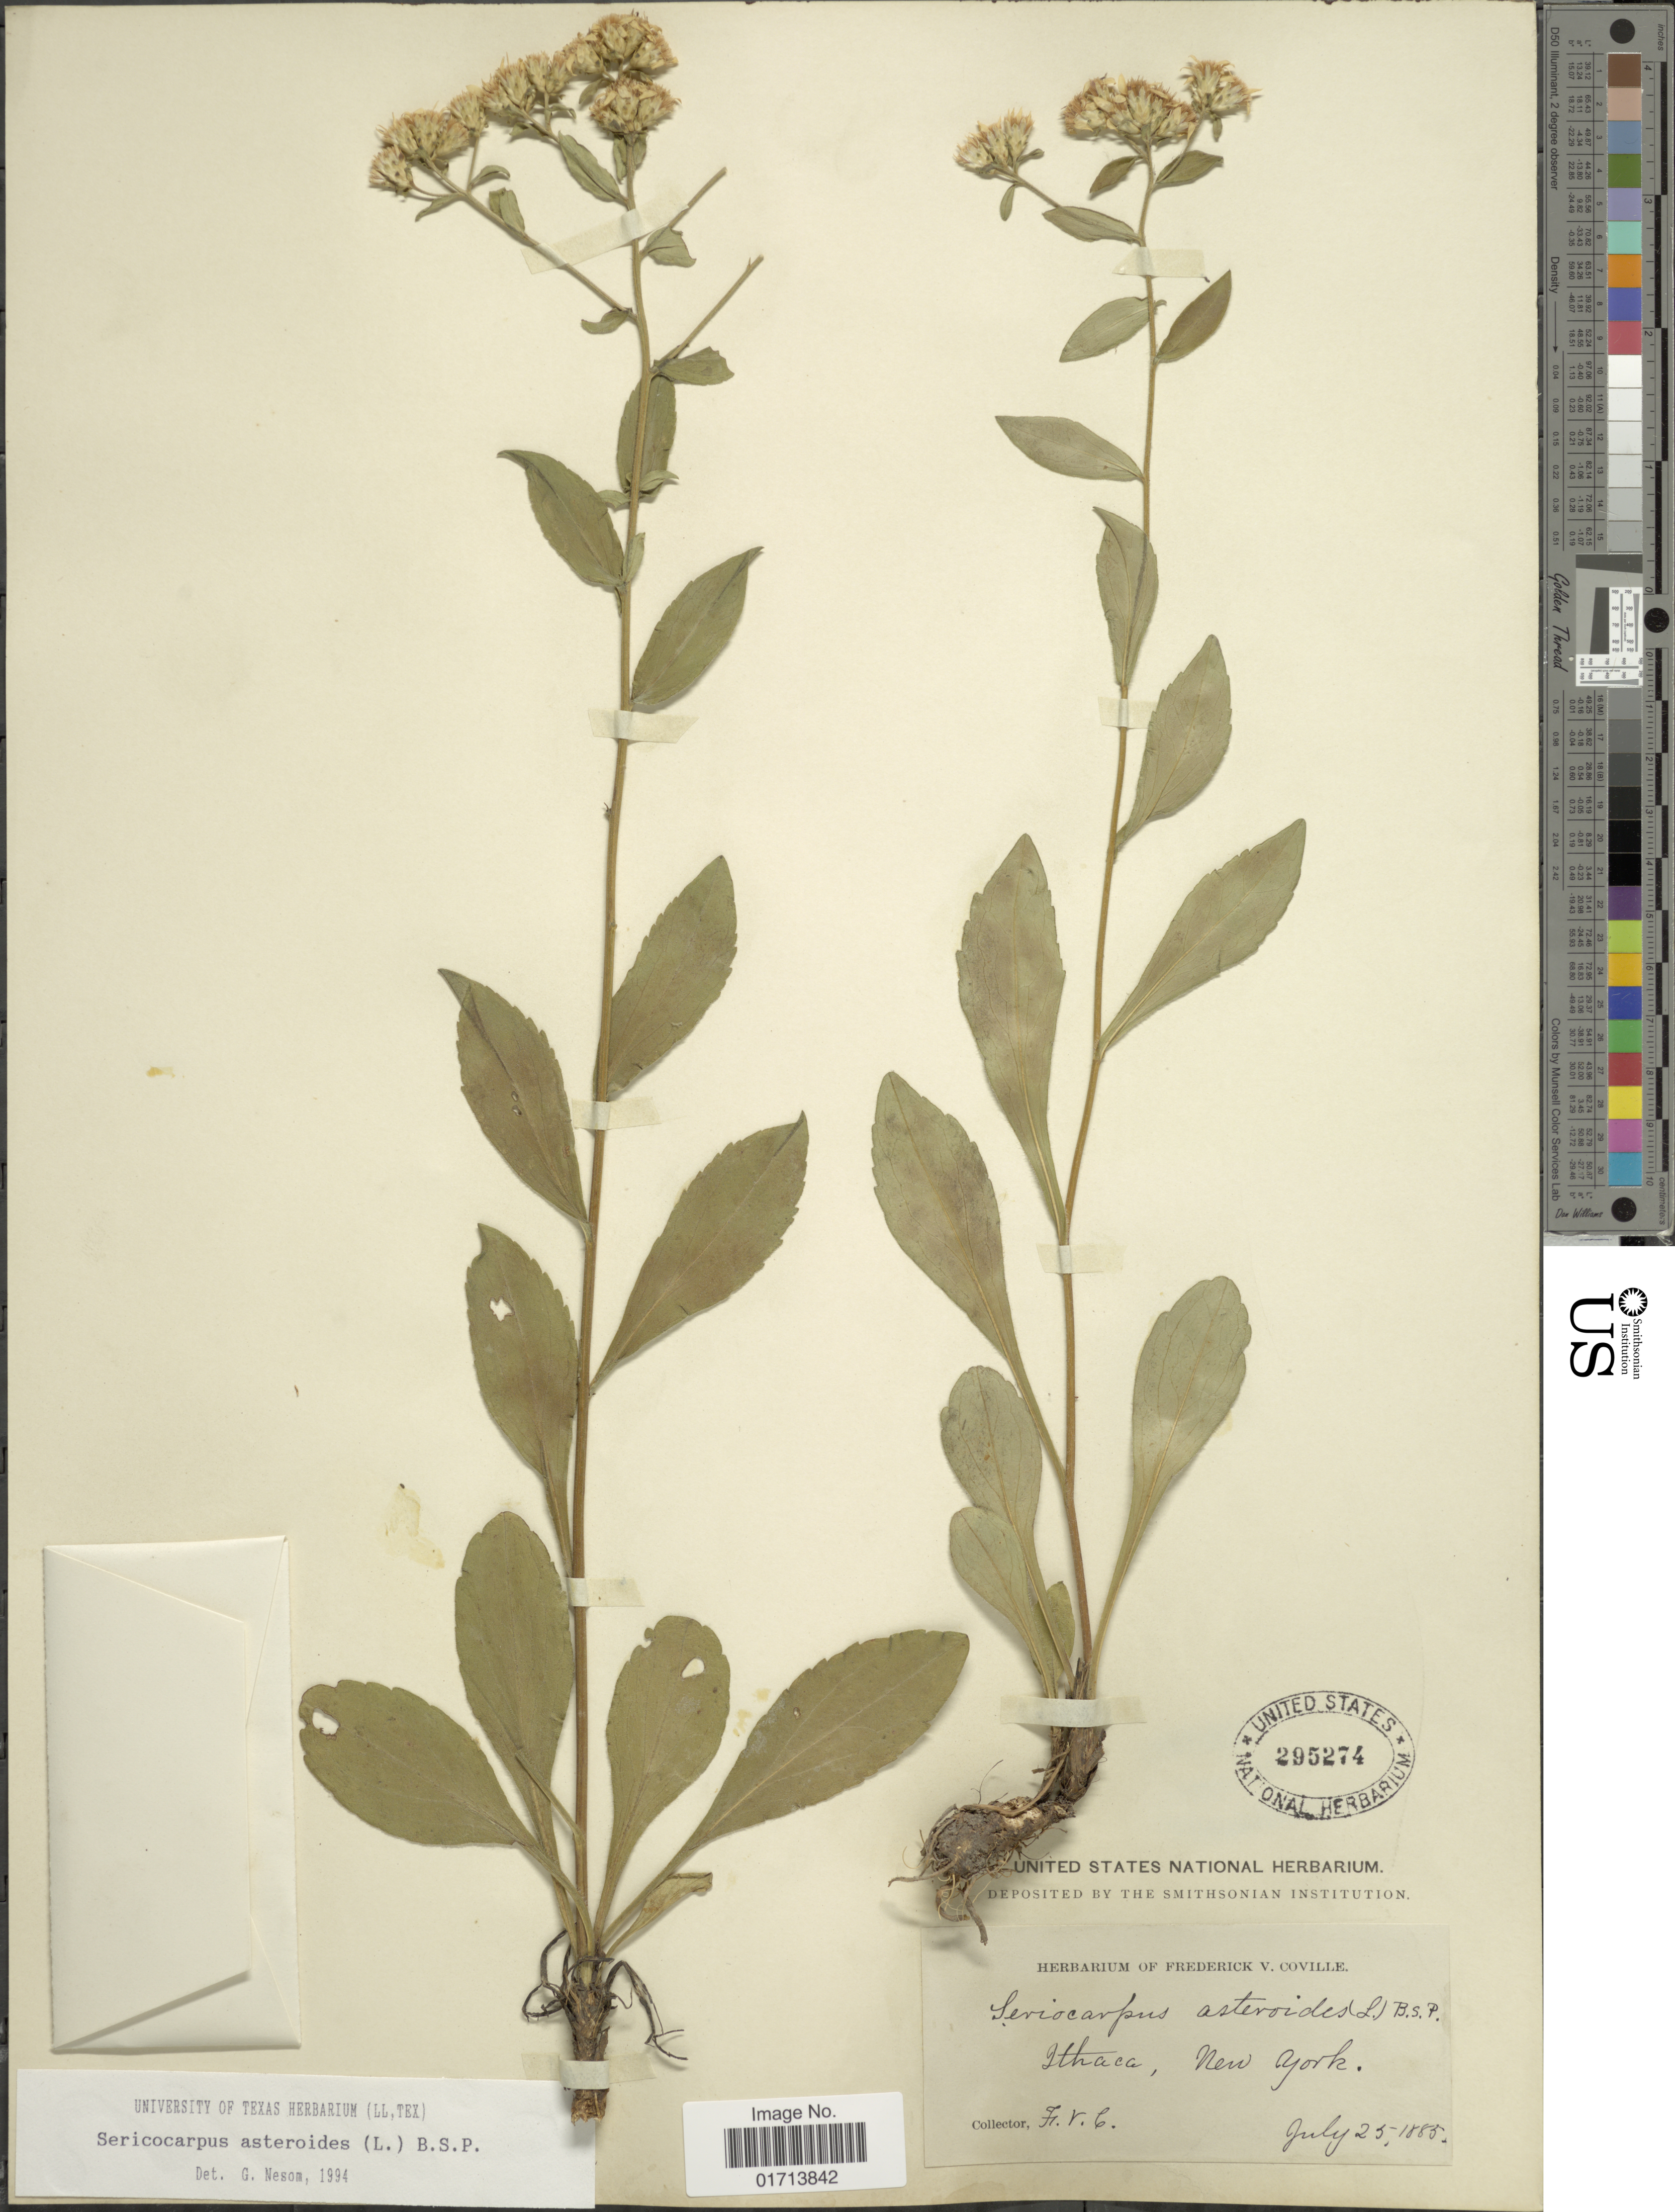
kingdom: Plantae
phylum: Tracheophyta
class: Magnoliopsida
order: Asterales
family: Asteraceae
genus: Sericocarpus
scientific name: Sericocarpus asteroides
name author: (L.) Britton, Stearns & Poggenb.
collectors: F. V. Coville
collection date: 1885-07-25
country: United States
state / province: New York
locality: Ithaca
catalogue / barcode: US 295274